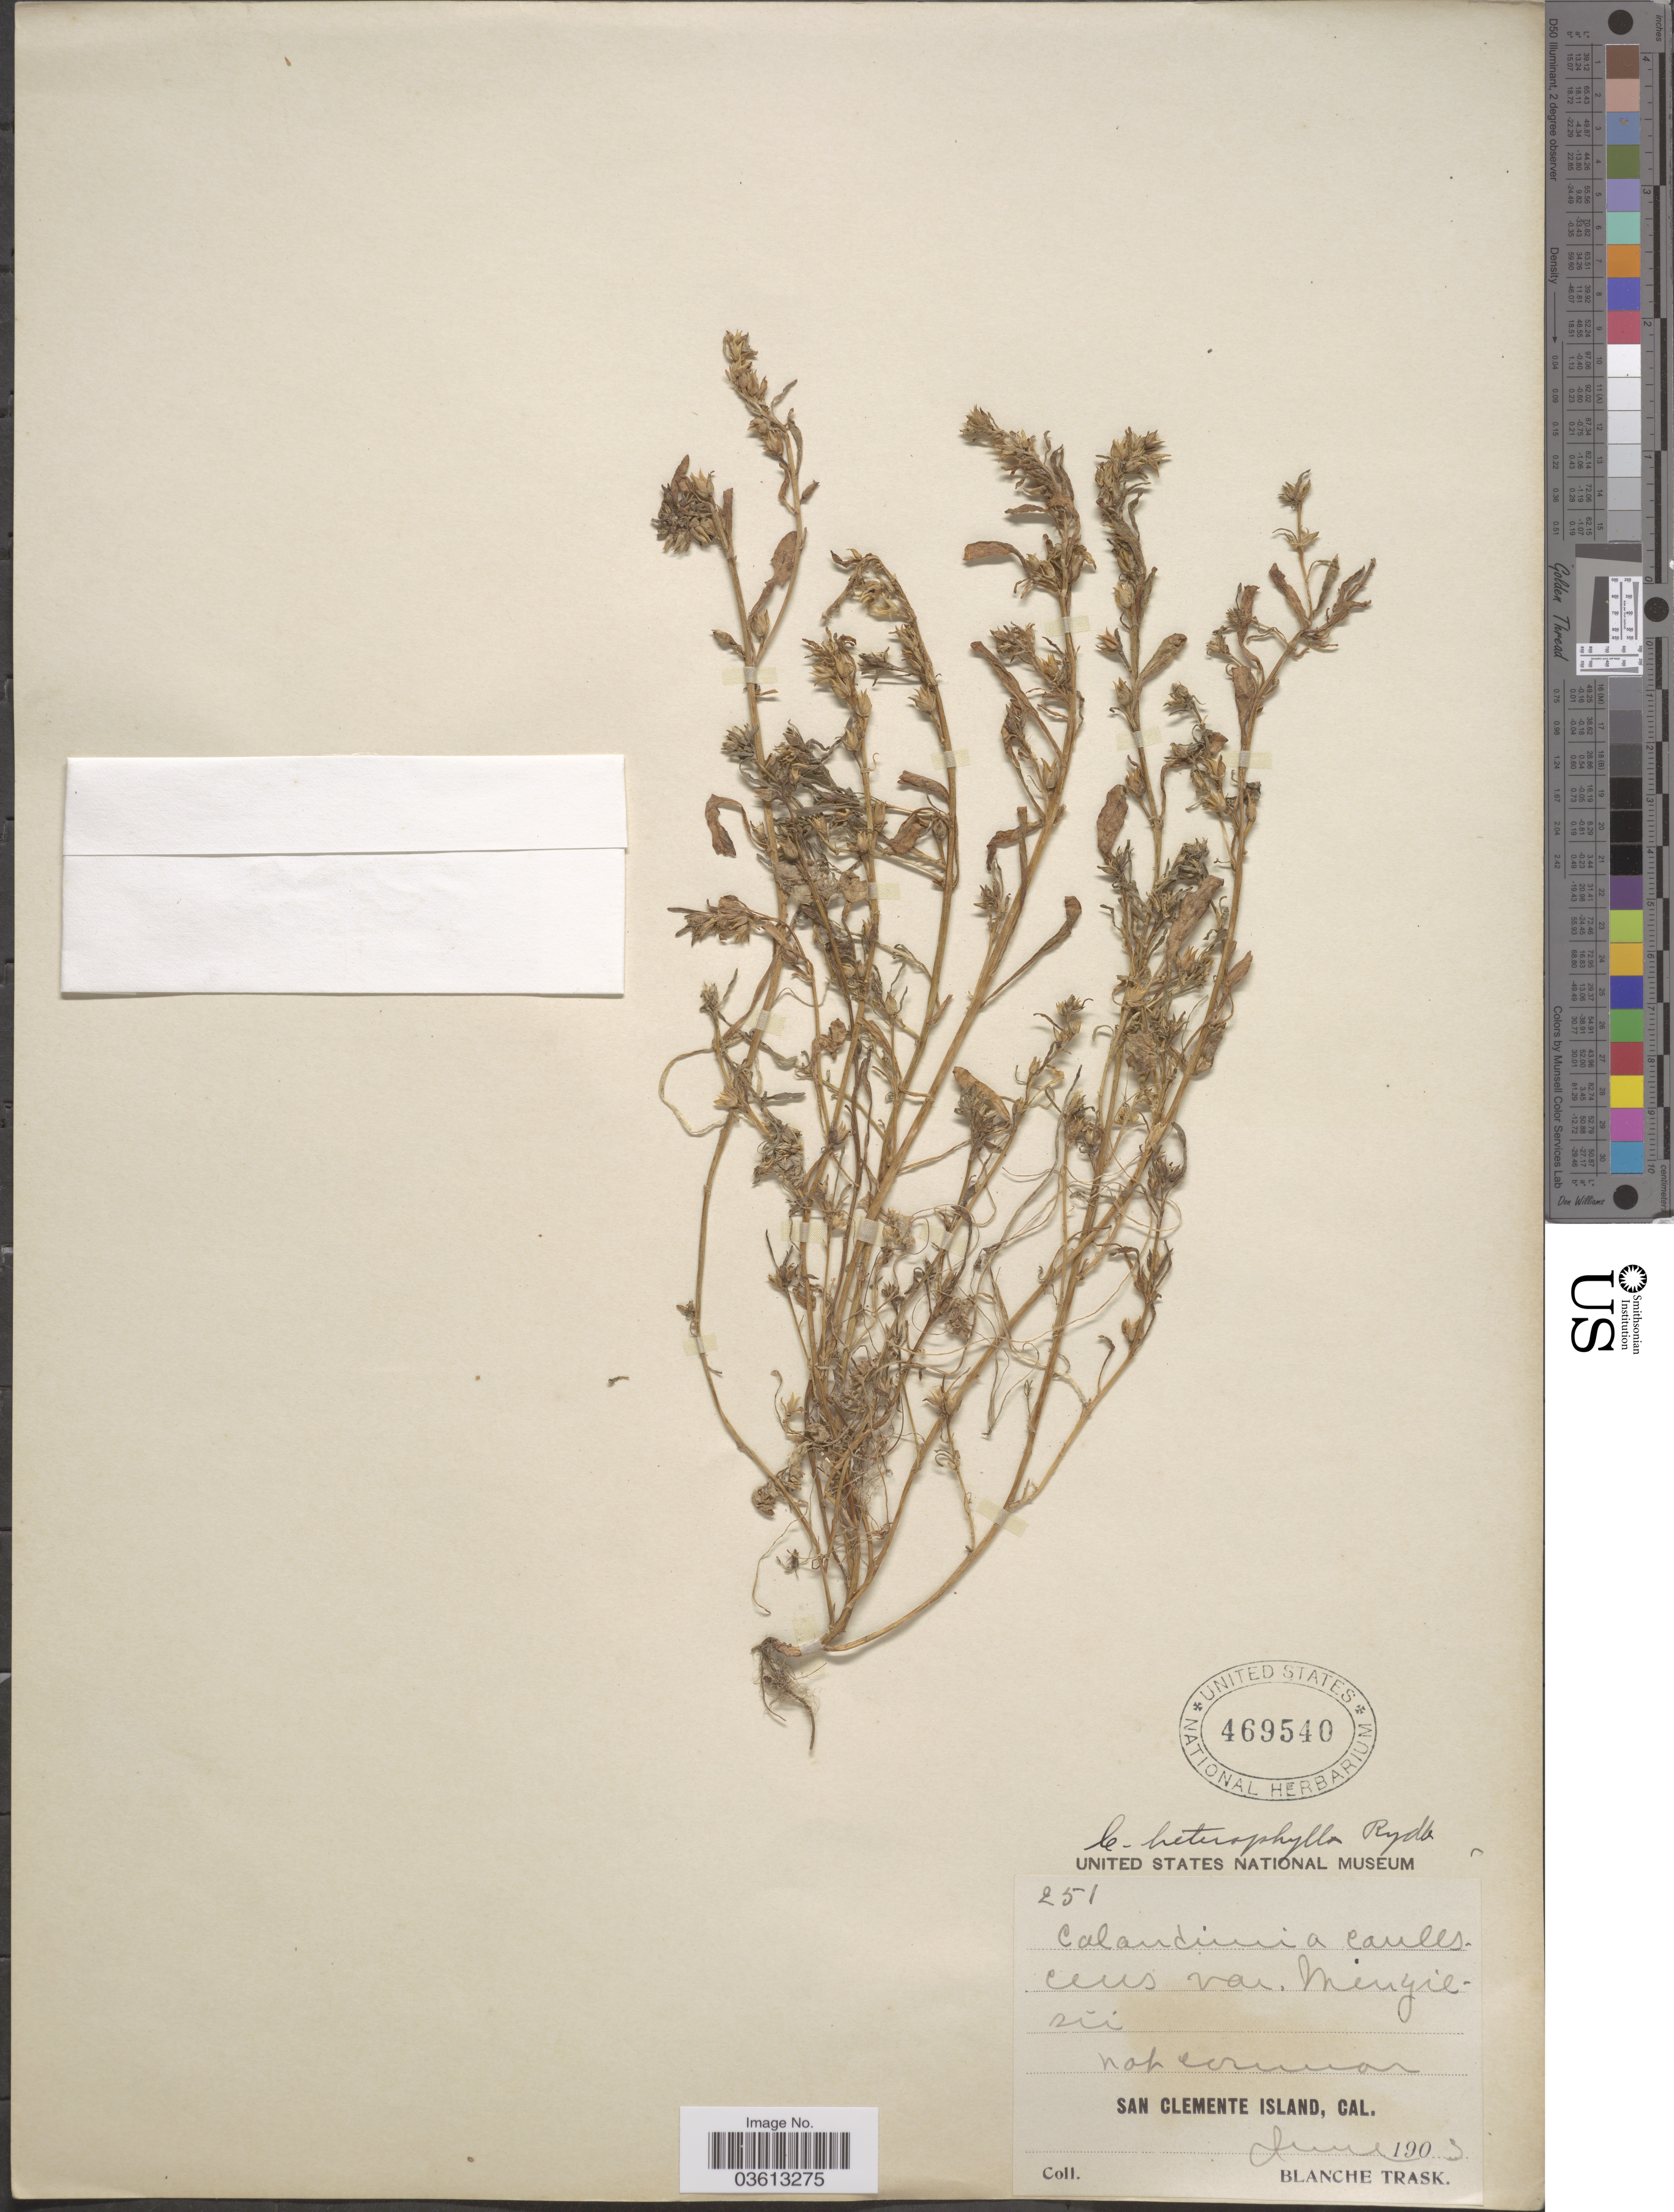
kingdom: Plantae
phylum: Tracheophyta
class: Magnoliopsida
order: Caryophyllales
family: Montiaceae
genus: Calandrinia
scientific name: Calandrinia ciliata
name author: (Ruiz & Pav.) DC.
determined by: Strong, Mark T., (BOT), Smithsonian Institution - National Museum of Natural History (UNITED STATES)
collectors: B. Trask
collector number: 251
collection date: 1903-06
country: United States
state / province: California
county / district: Los Angeles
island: San Clemente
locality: San Clemente Island.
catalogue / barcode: US 469540